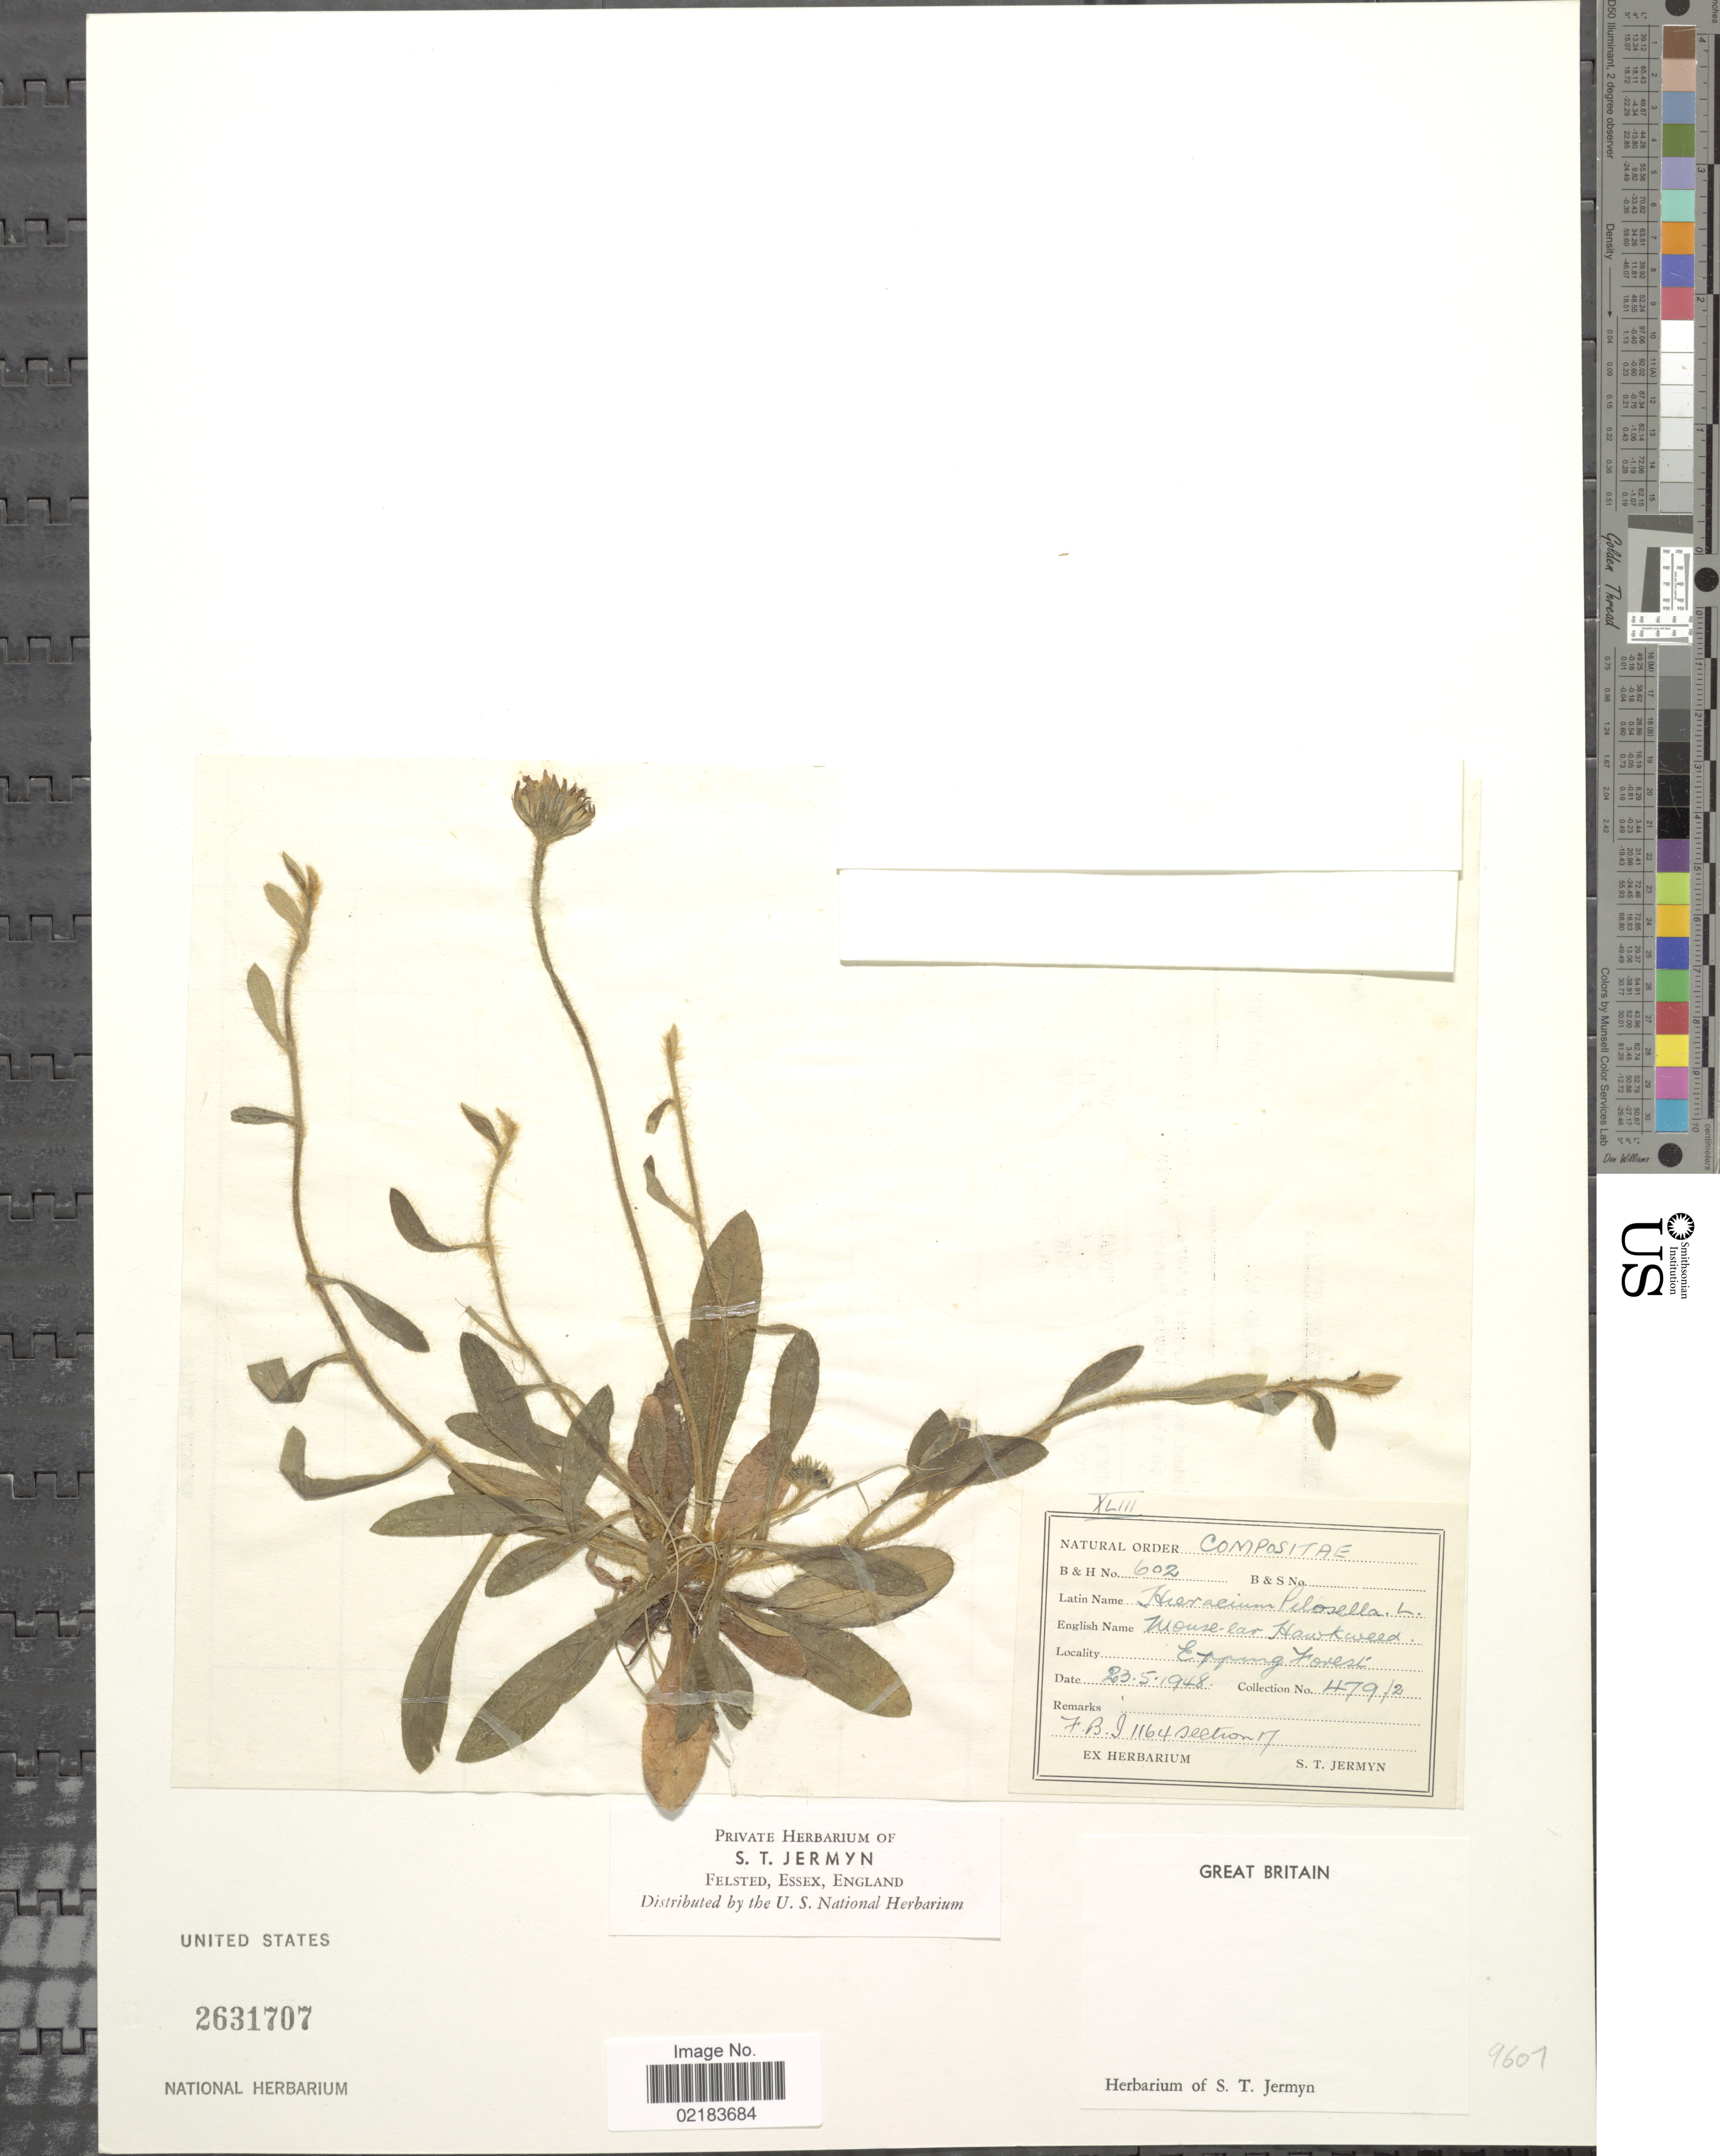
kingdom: Plantae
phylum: Tracheophyta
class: Magnoliopsida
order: Asterales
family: Asteraceae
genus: Pilosella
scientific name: Pilosella officinarum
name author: Vaill.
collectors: S. Jermyn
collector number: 479/2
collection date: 1948-05-23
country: United Kingdom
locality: Great Britain. Epping Forest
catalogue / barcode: US 2631707